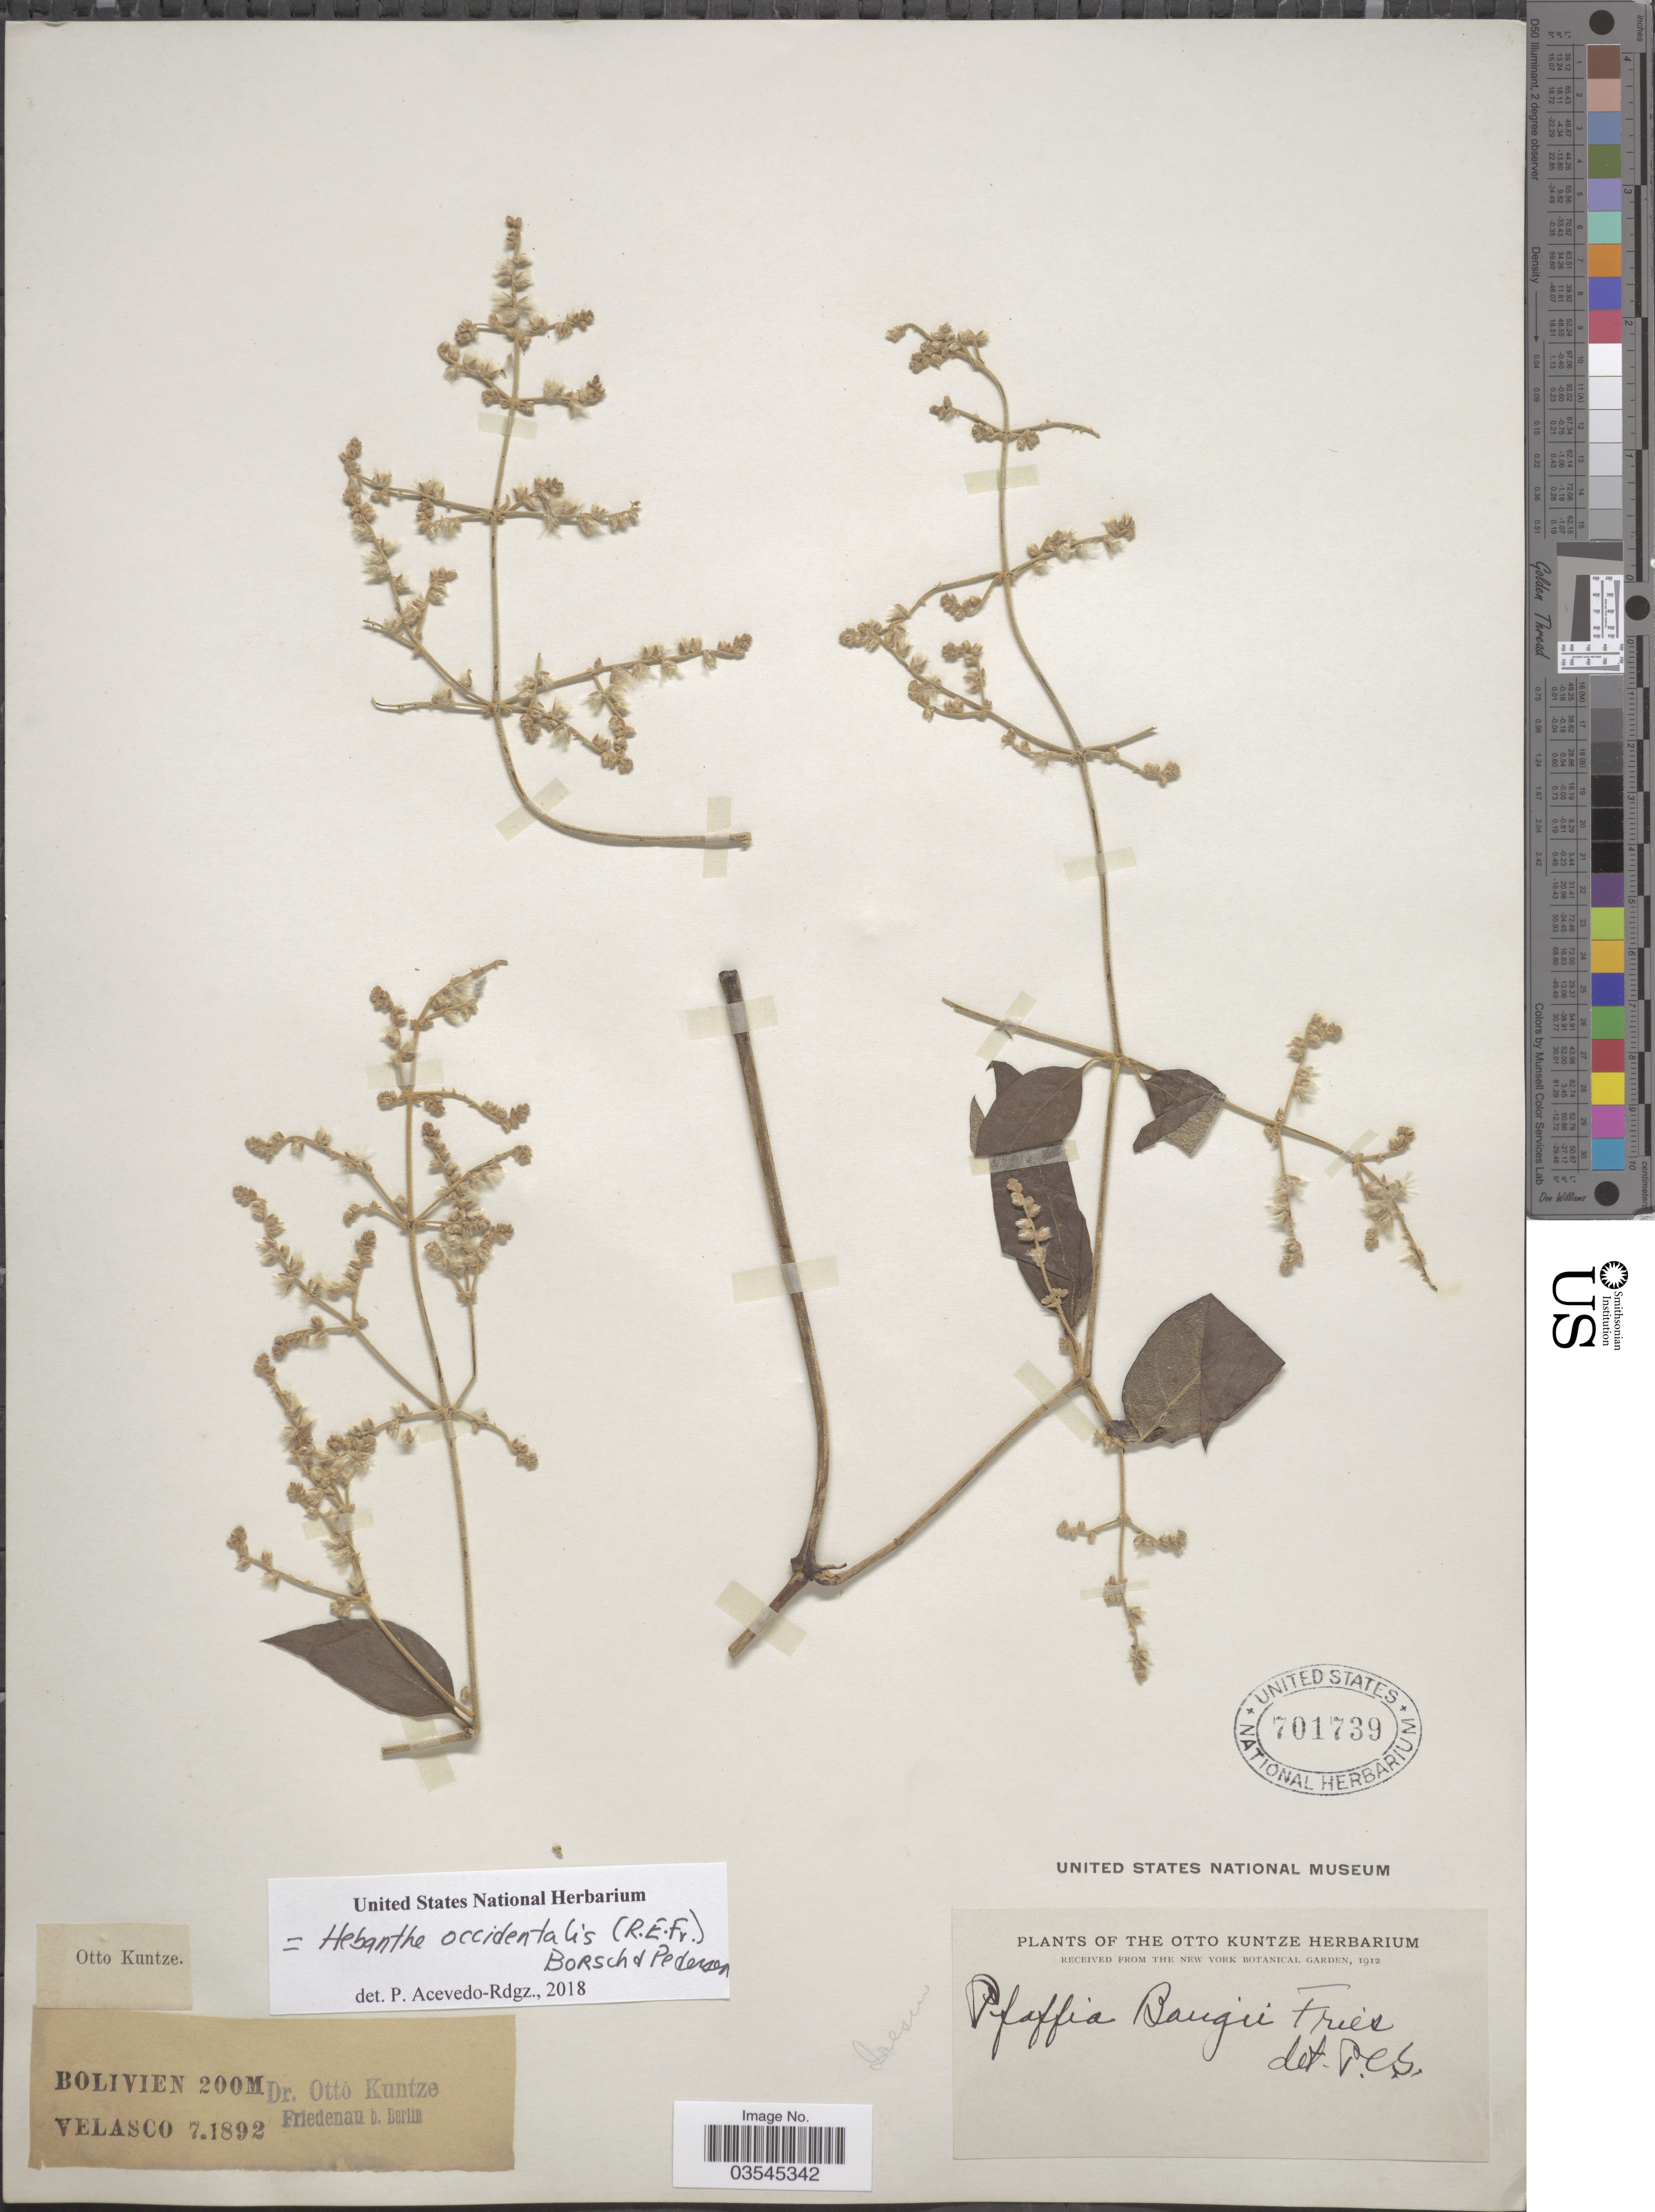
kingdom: Plantae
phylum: Tracheophyta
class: Magnoliopsida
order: Caryophyllales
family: Amaranthaceae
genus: Pfaffia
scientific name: Pfaffia occidentalis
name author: R.E. Fr.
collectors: C.E.O. Kuntze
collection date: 1892-07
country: Bolivia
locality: Velasco.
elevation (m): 200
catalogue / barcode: US 701739